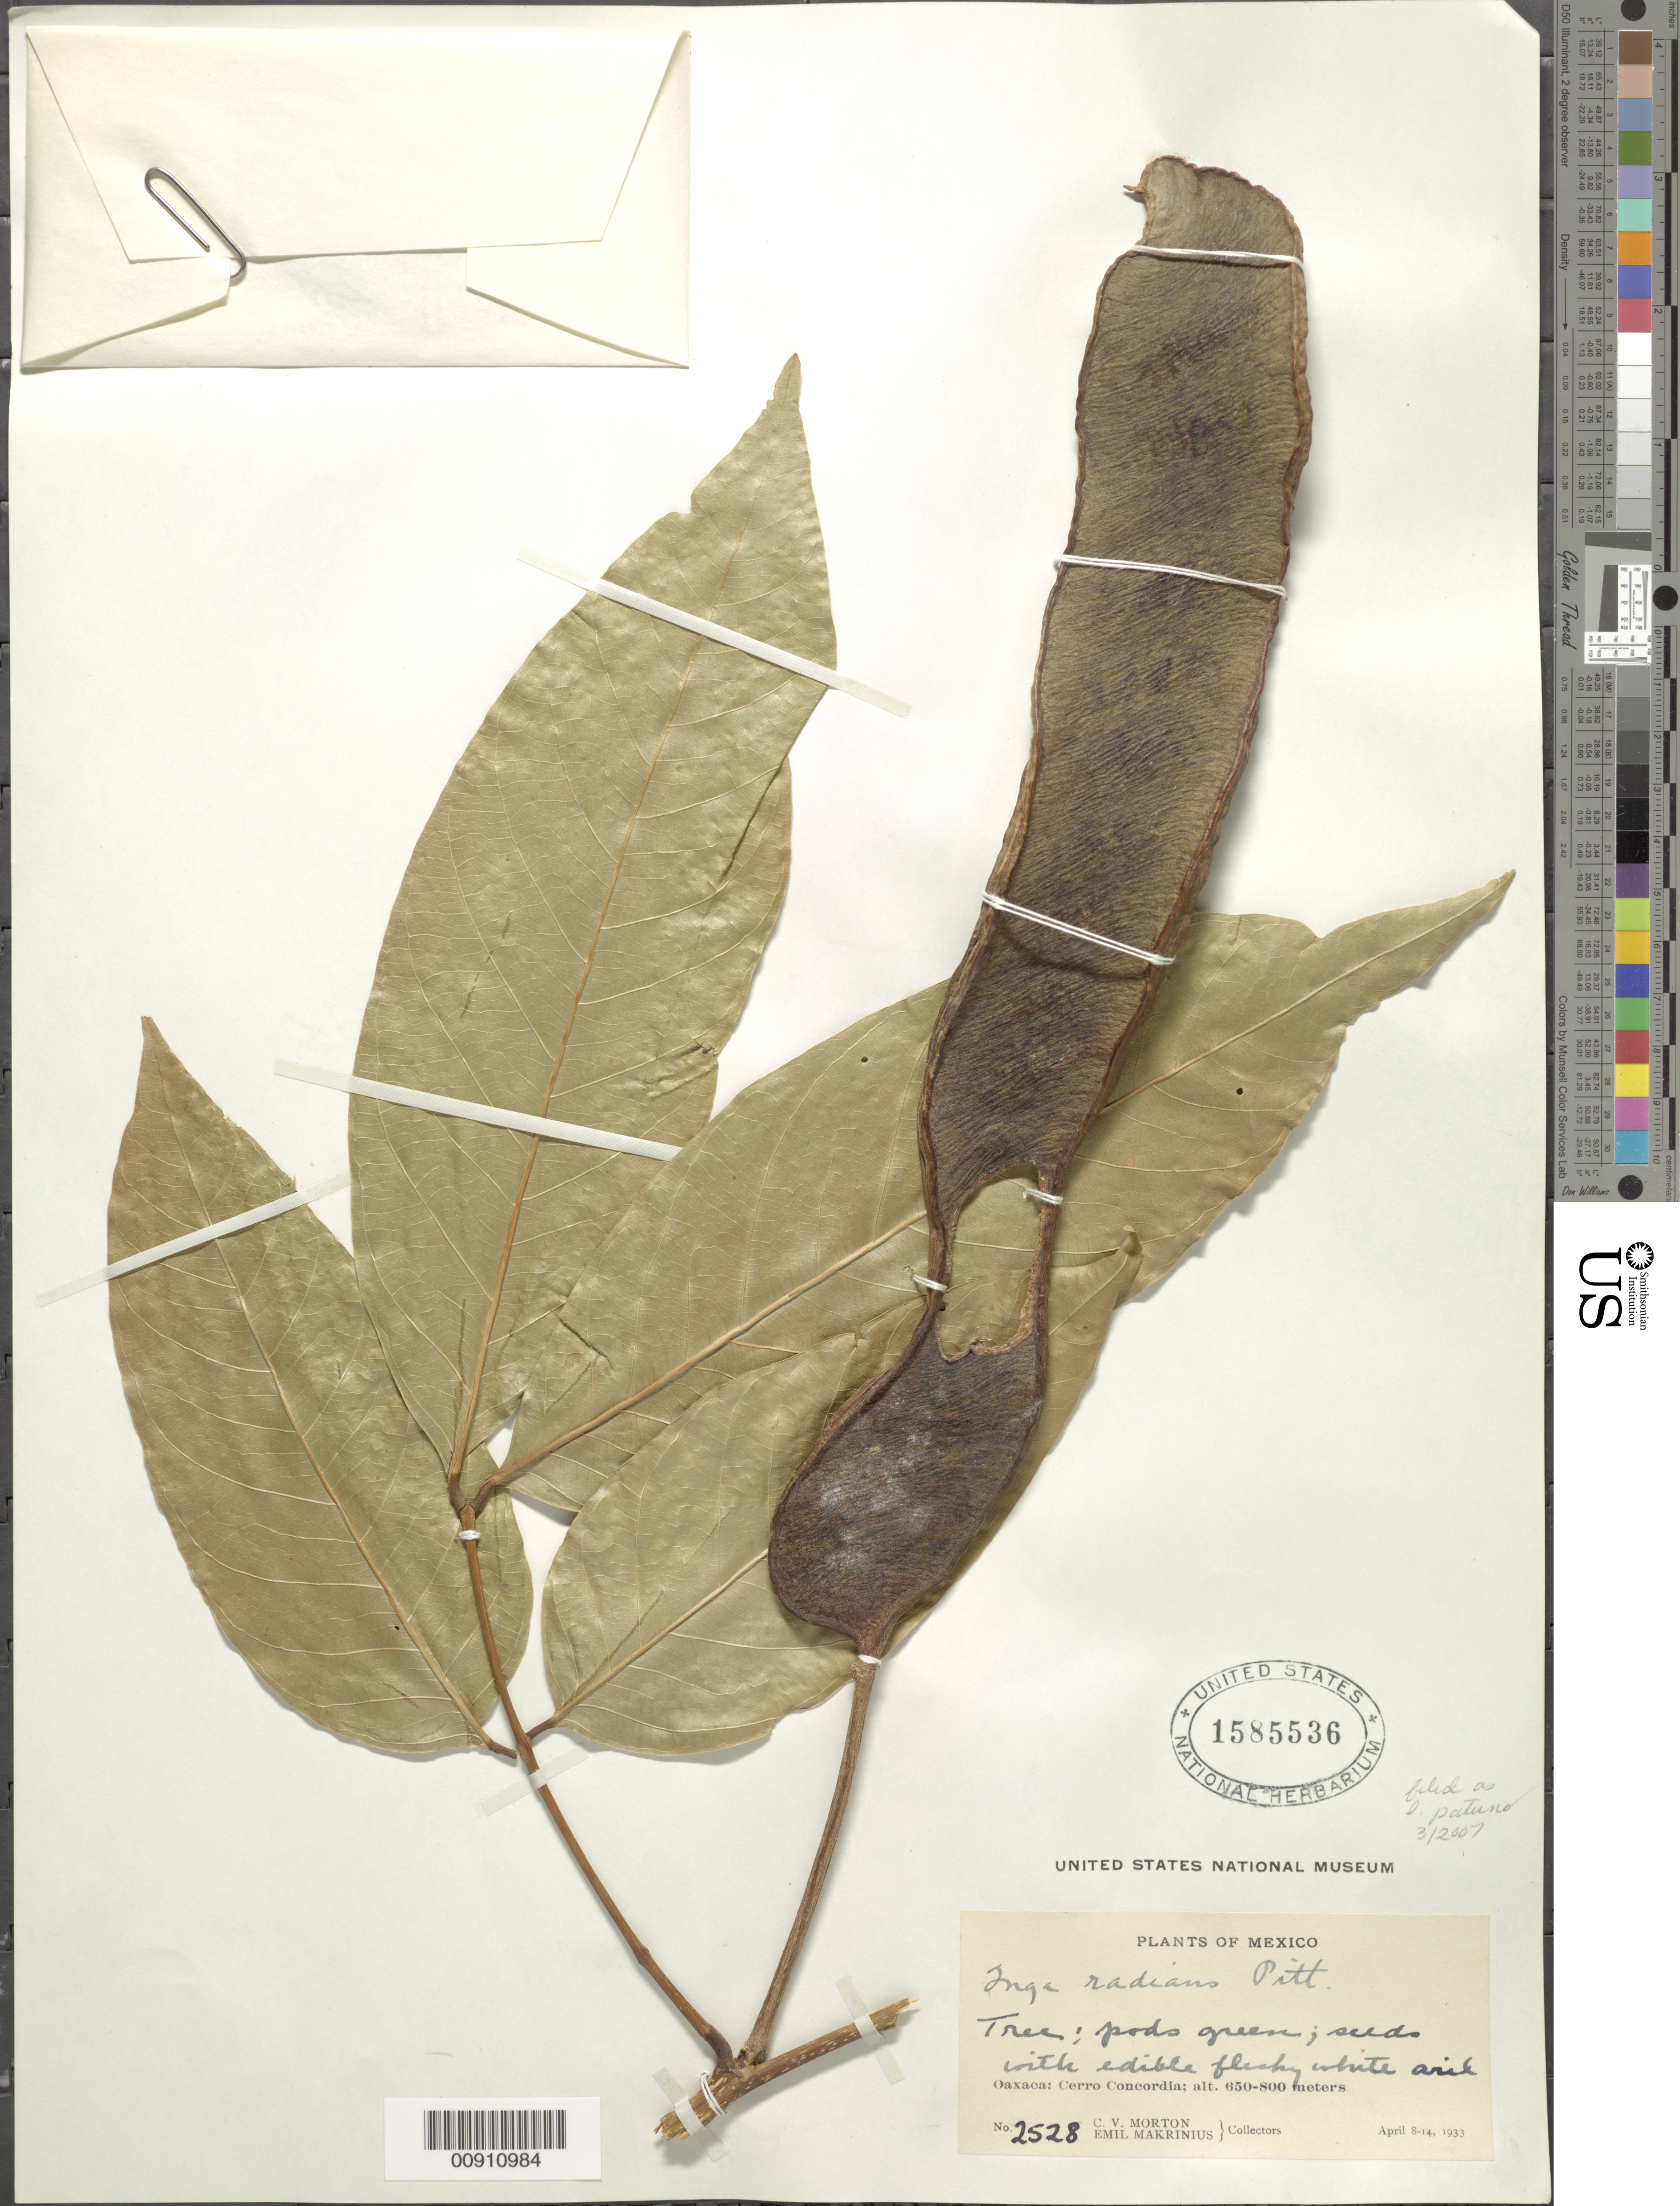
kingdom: Plantae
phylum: Tracheophyta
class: Magnoliopsida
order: Fabales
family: Fabaceae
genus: Inga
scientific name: Inga paterno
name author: Harms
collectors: C. V. Morton & E. Makrinius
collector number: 2528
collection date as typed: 08 Apr 1933 to 14 Apr 1933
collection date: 1933-04-08/1933-04-14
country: Mexico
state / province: Oaxaca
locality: Oaxaca: Cerro Concordia.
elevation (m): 800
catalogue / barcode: US 1585536